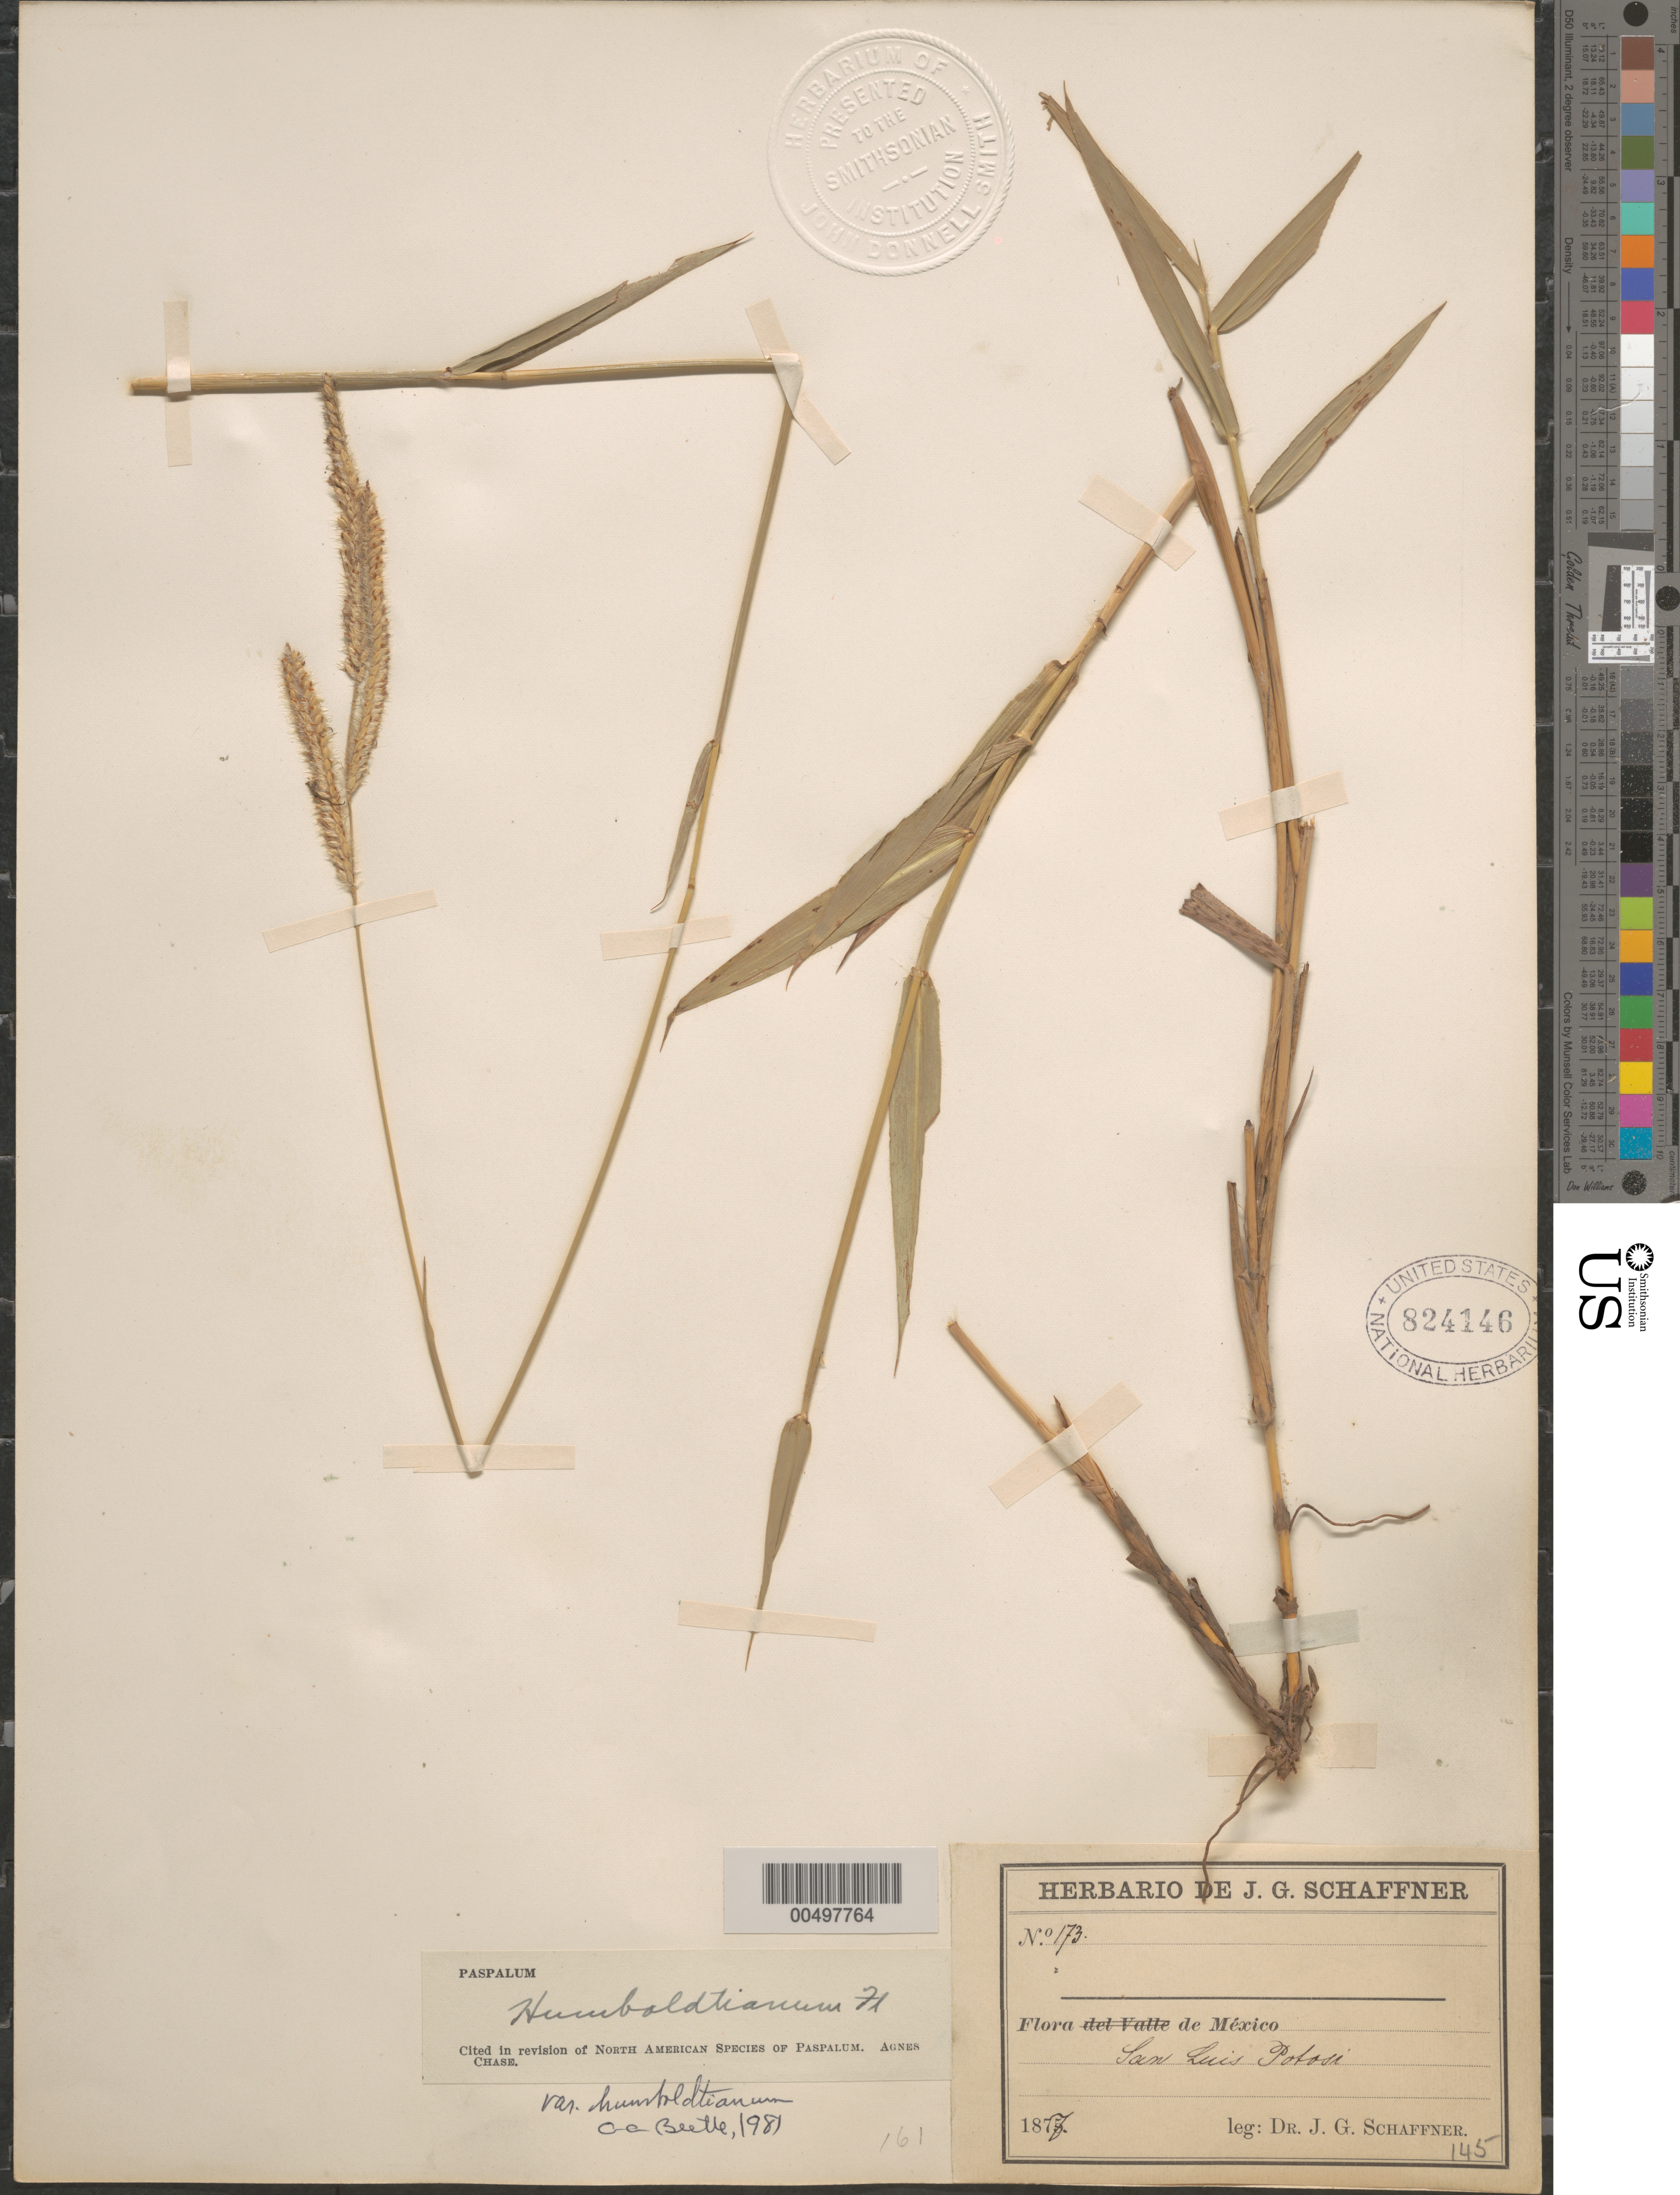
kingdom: Plantae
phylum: Tracheophyta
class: Liliopsida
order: Poales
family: Poaceae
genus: Paspalum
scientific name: Paspalum humboldtianum var. humboldtianum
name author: Flüggé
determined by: Beetle, Alan A.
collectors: J. G. Schaffner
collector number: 173/145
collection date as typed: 1877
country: Mexico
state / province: San Luis Potosi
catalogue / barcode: US 924146